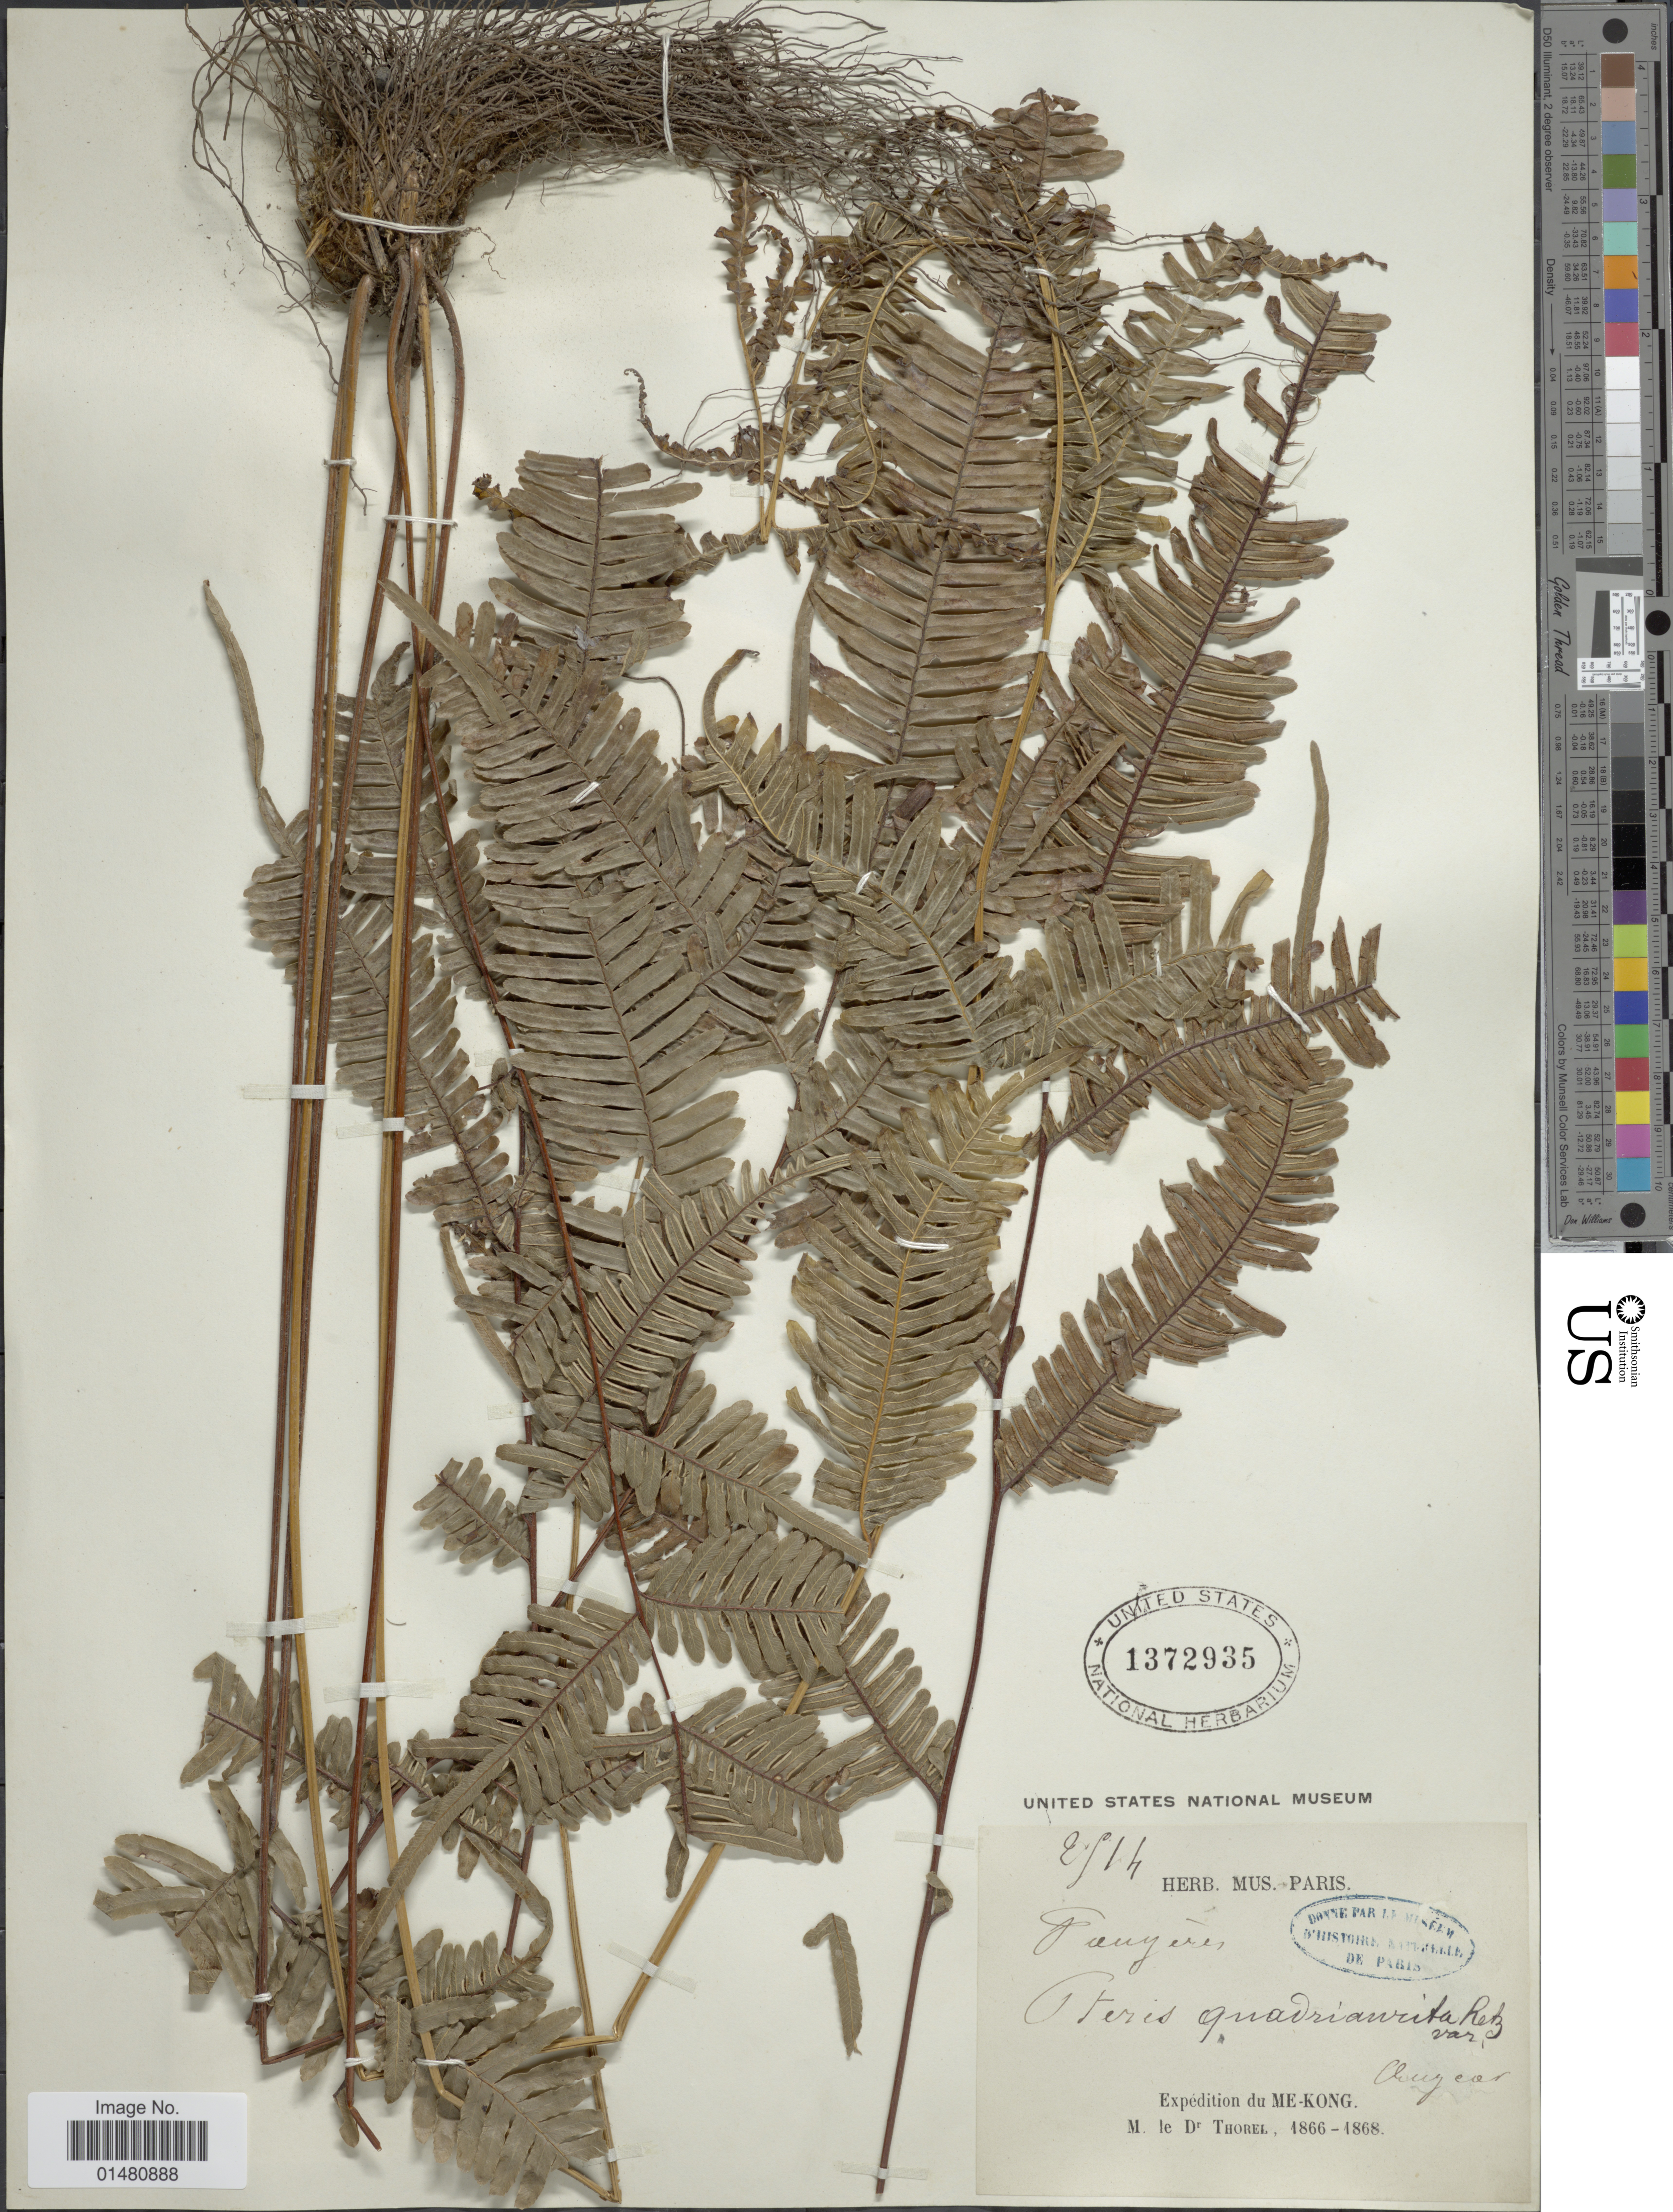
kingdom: Plantae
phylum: Tracheophyta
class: Polypodiopsida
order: Polypodiales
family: Pteridaceae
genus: Pteris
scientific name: Pteris quadriaurita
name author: Retz.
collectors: M. de Thorel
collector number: E914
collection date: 1866/1868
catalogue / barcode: US 1372935